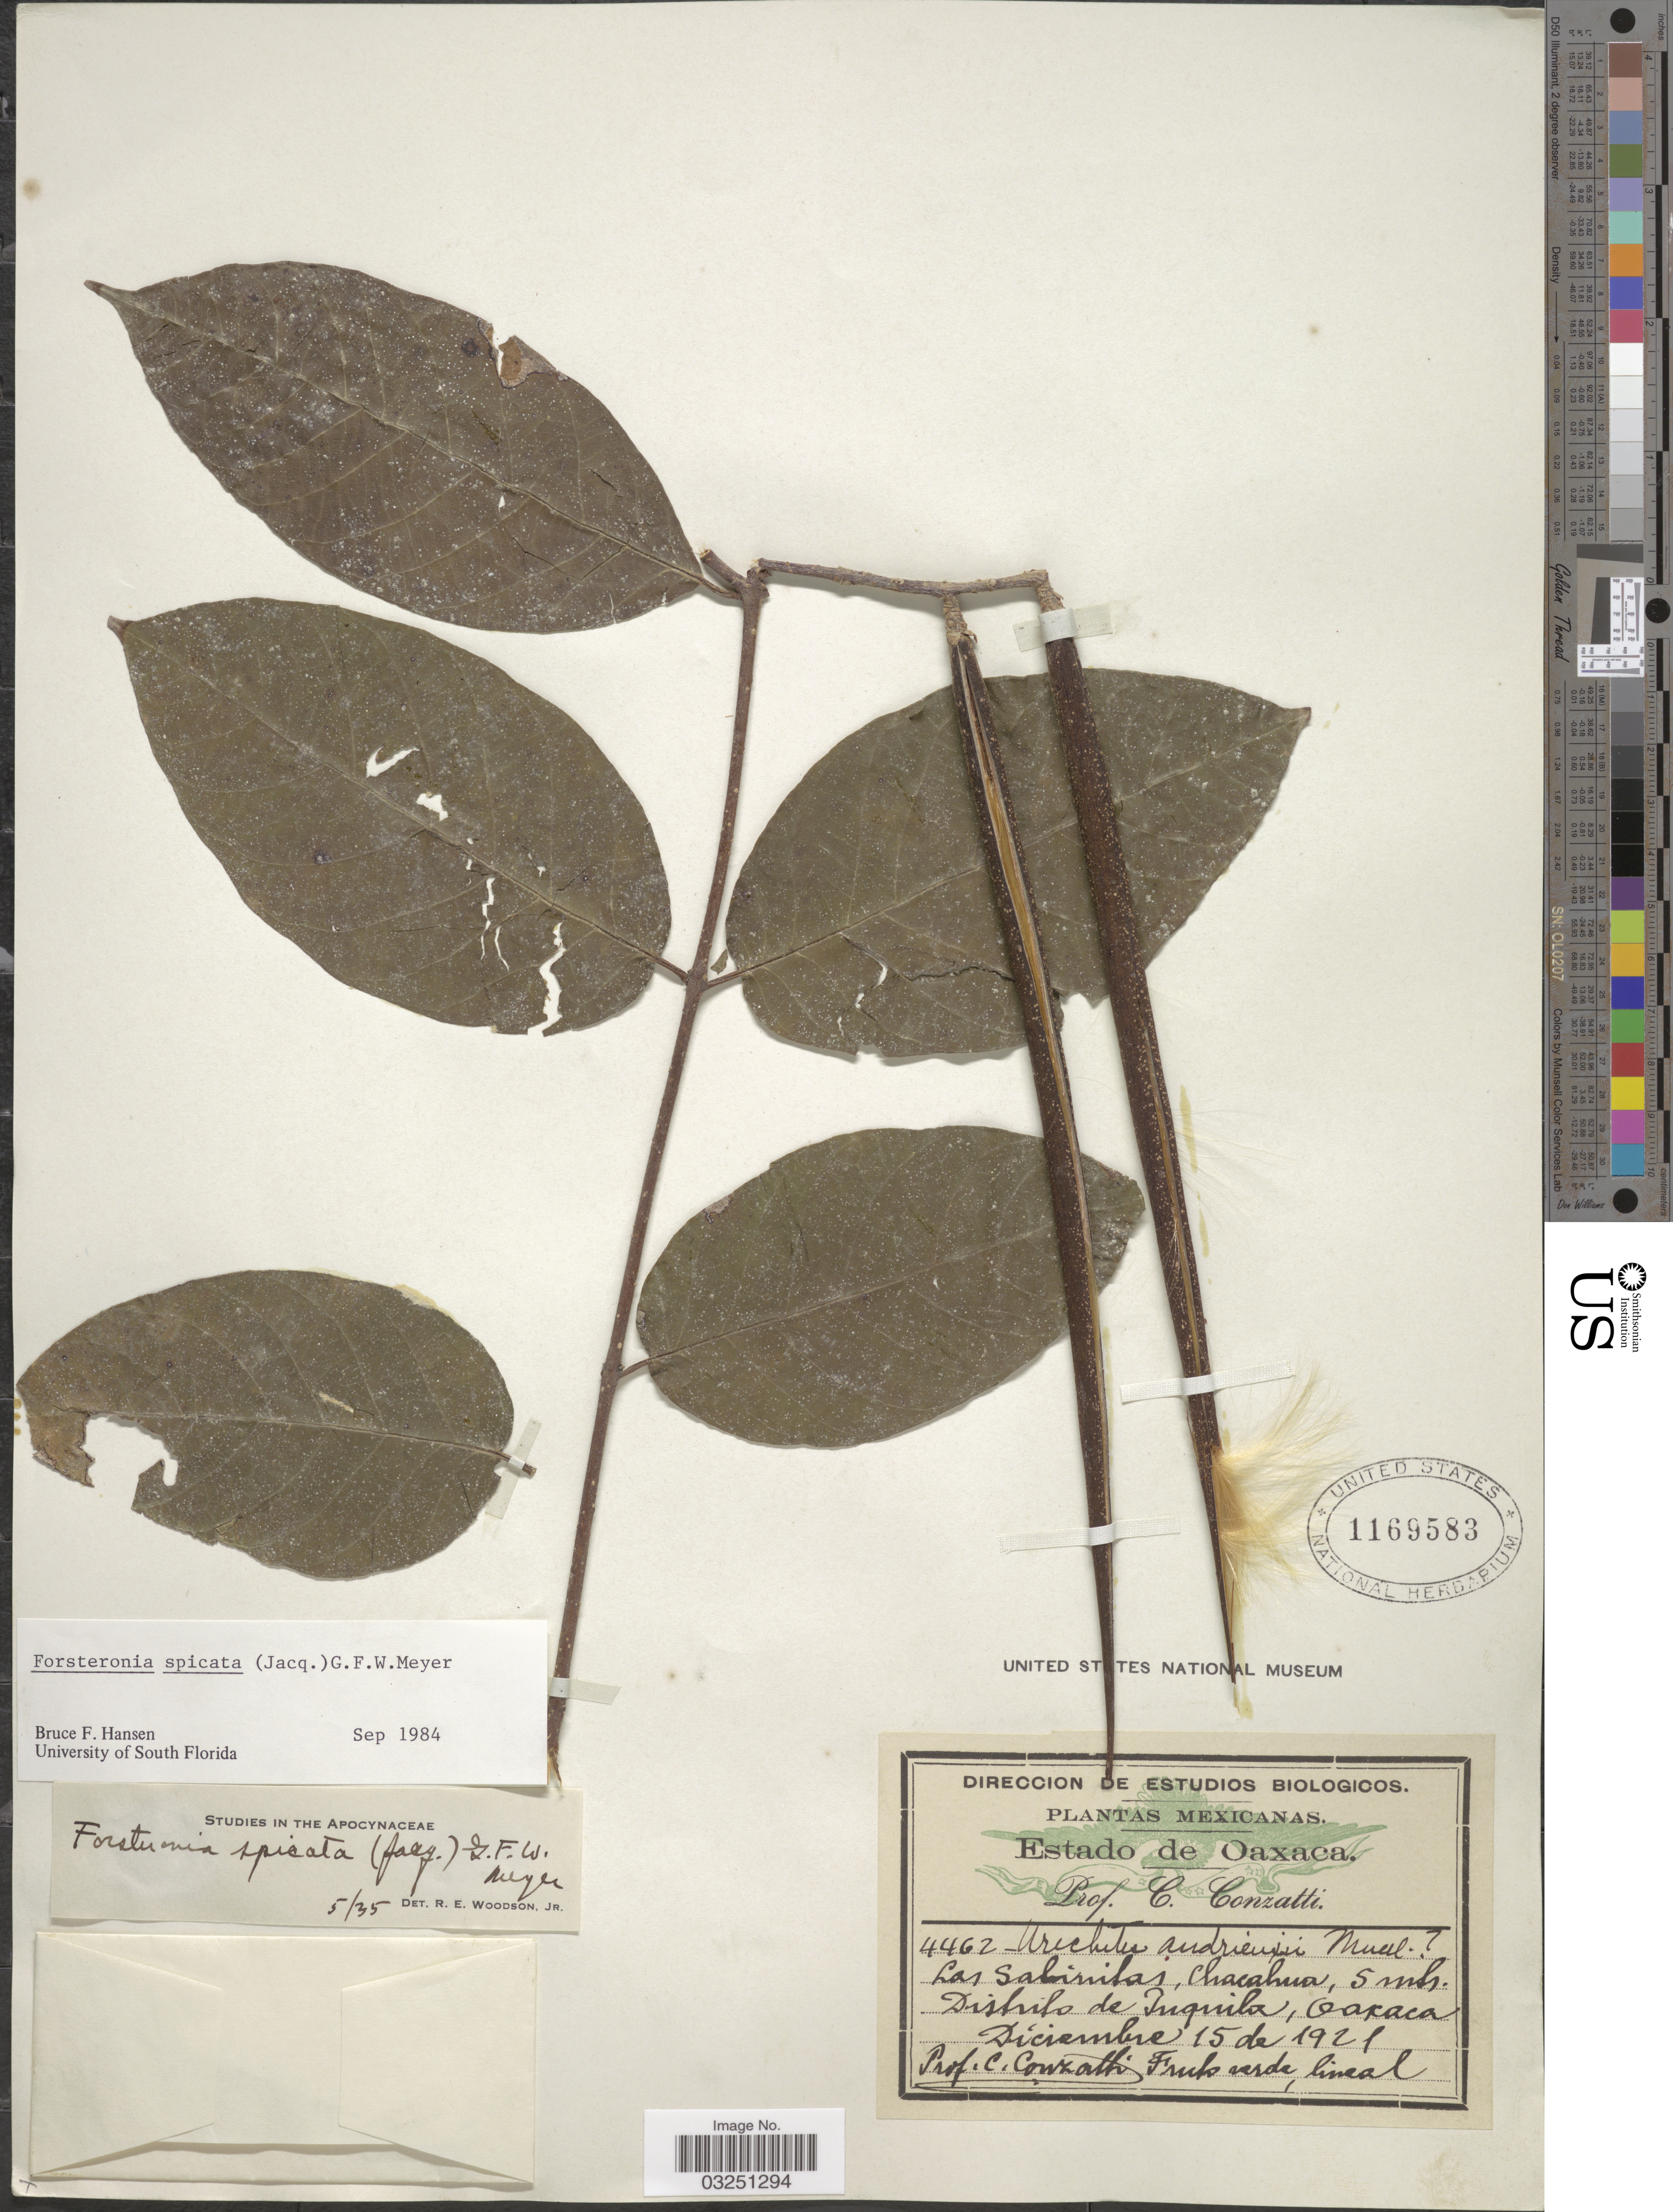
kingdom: Plantae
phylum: Tracheophyta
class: Magnoliopsida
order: Gentianales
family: Apocynaceae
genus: Forsteronia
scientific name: Forsteronia spicata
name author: (Jacq.) G. Mey.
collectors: C. Conzatti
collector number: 4462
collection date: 1921-12-15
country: Mexico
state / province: Oaxaca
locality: Las Sabinitas, Chacahua, 5 mls. Distrito de Juquila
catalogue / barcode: US 1169583